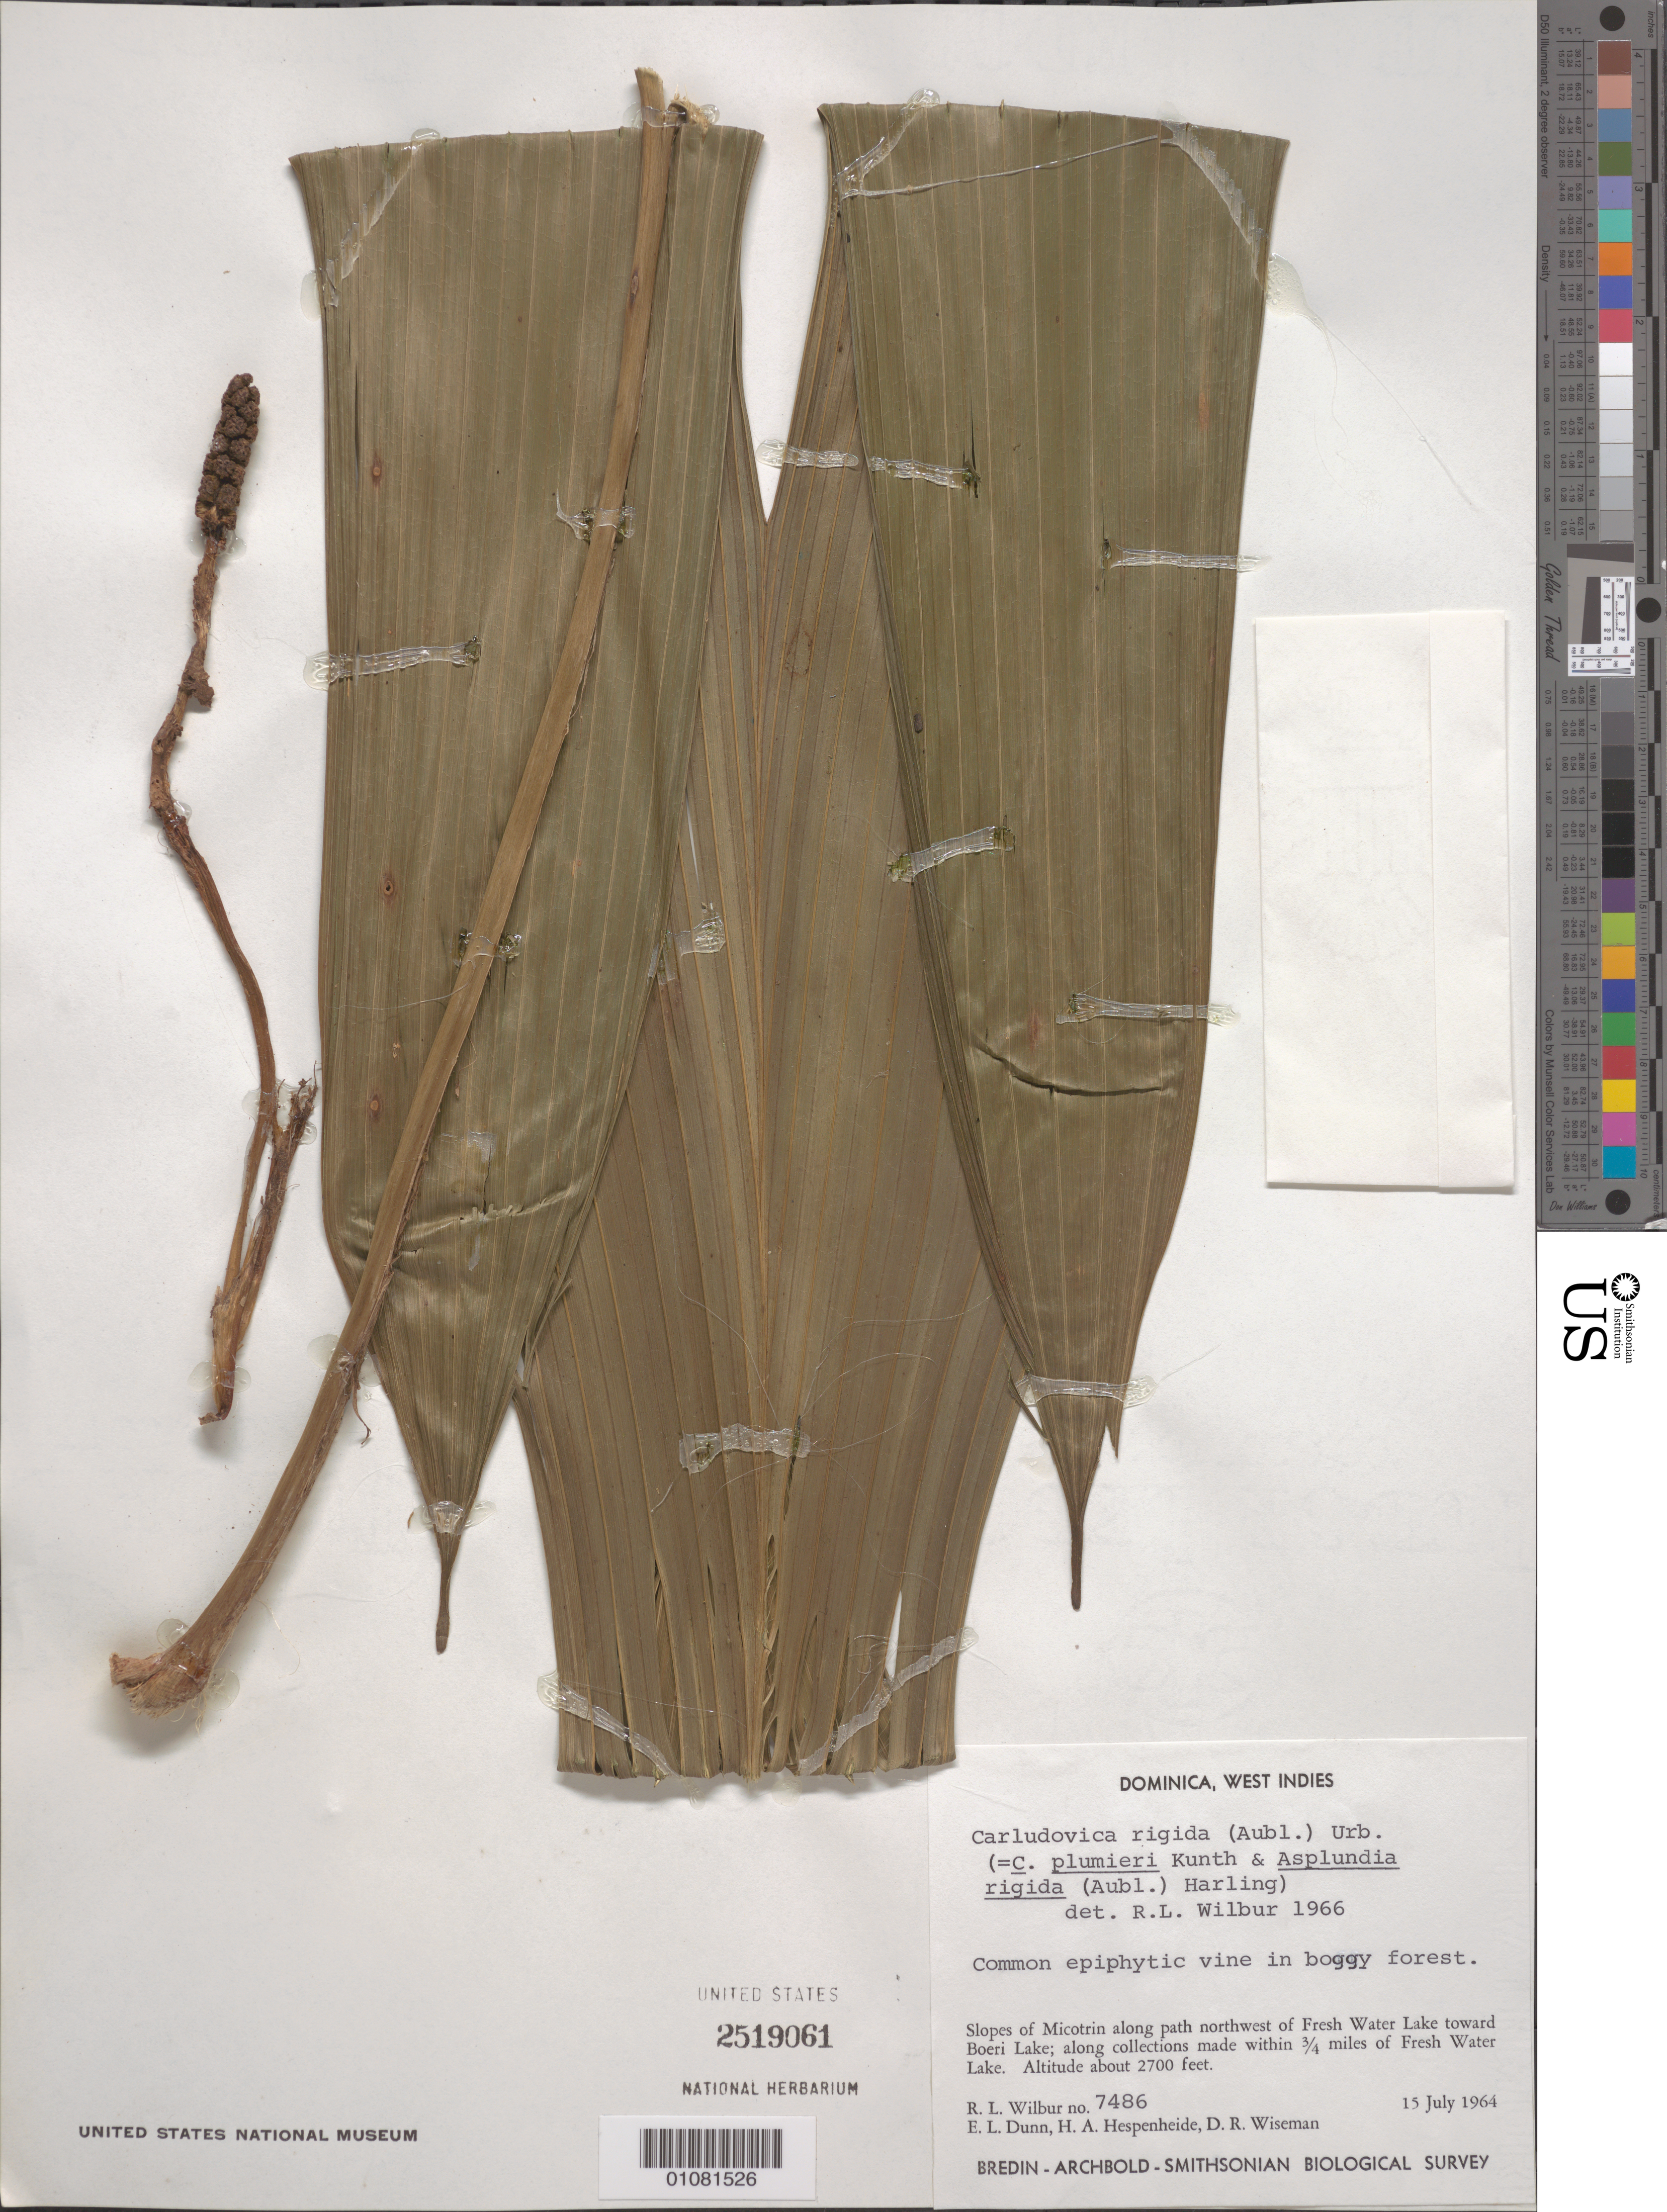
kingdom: Plantae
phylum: Tracheophyta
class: Liliopsida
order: Pandanales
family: Cyclanthaceae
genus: Asplundia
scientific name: Asplundia rigida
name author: (Aubl.) Harling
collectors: R. L. Wilbur, E. Dunn, E. Hespenheide & D. R. Wiseman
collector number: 7486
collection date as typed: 15 Jul 1964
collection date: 1964-07-15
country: Dominica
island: Dominica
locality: Slopes of Micotrin along path NW of Fresh Water Lake toward Boeri Lake; along collections made within 3/4 miles of Fresh Water Lake.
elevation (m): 823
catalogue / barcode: US 2519061